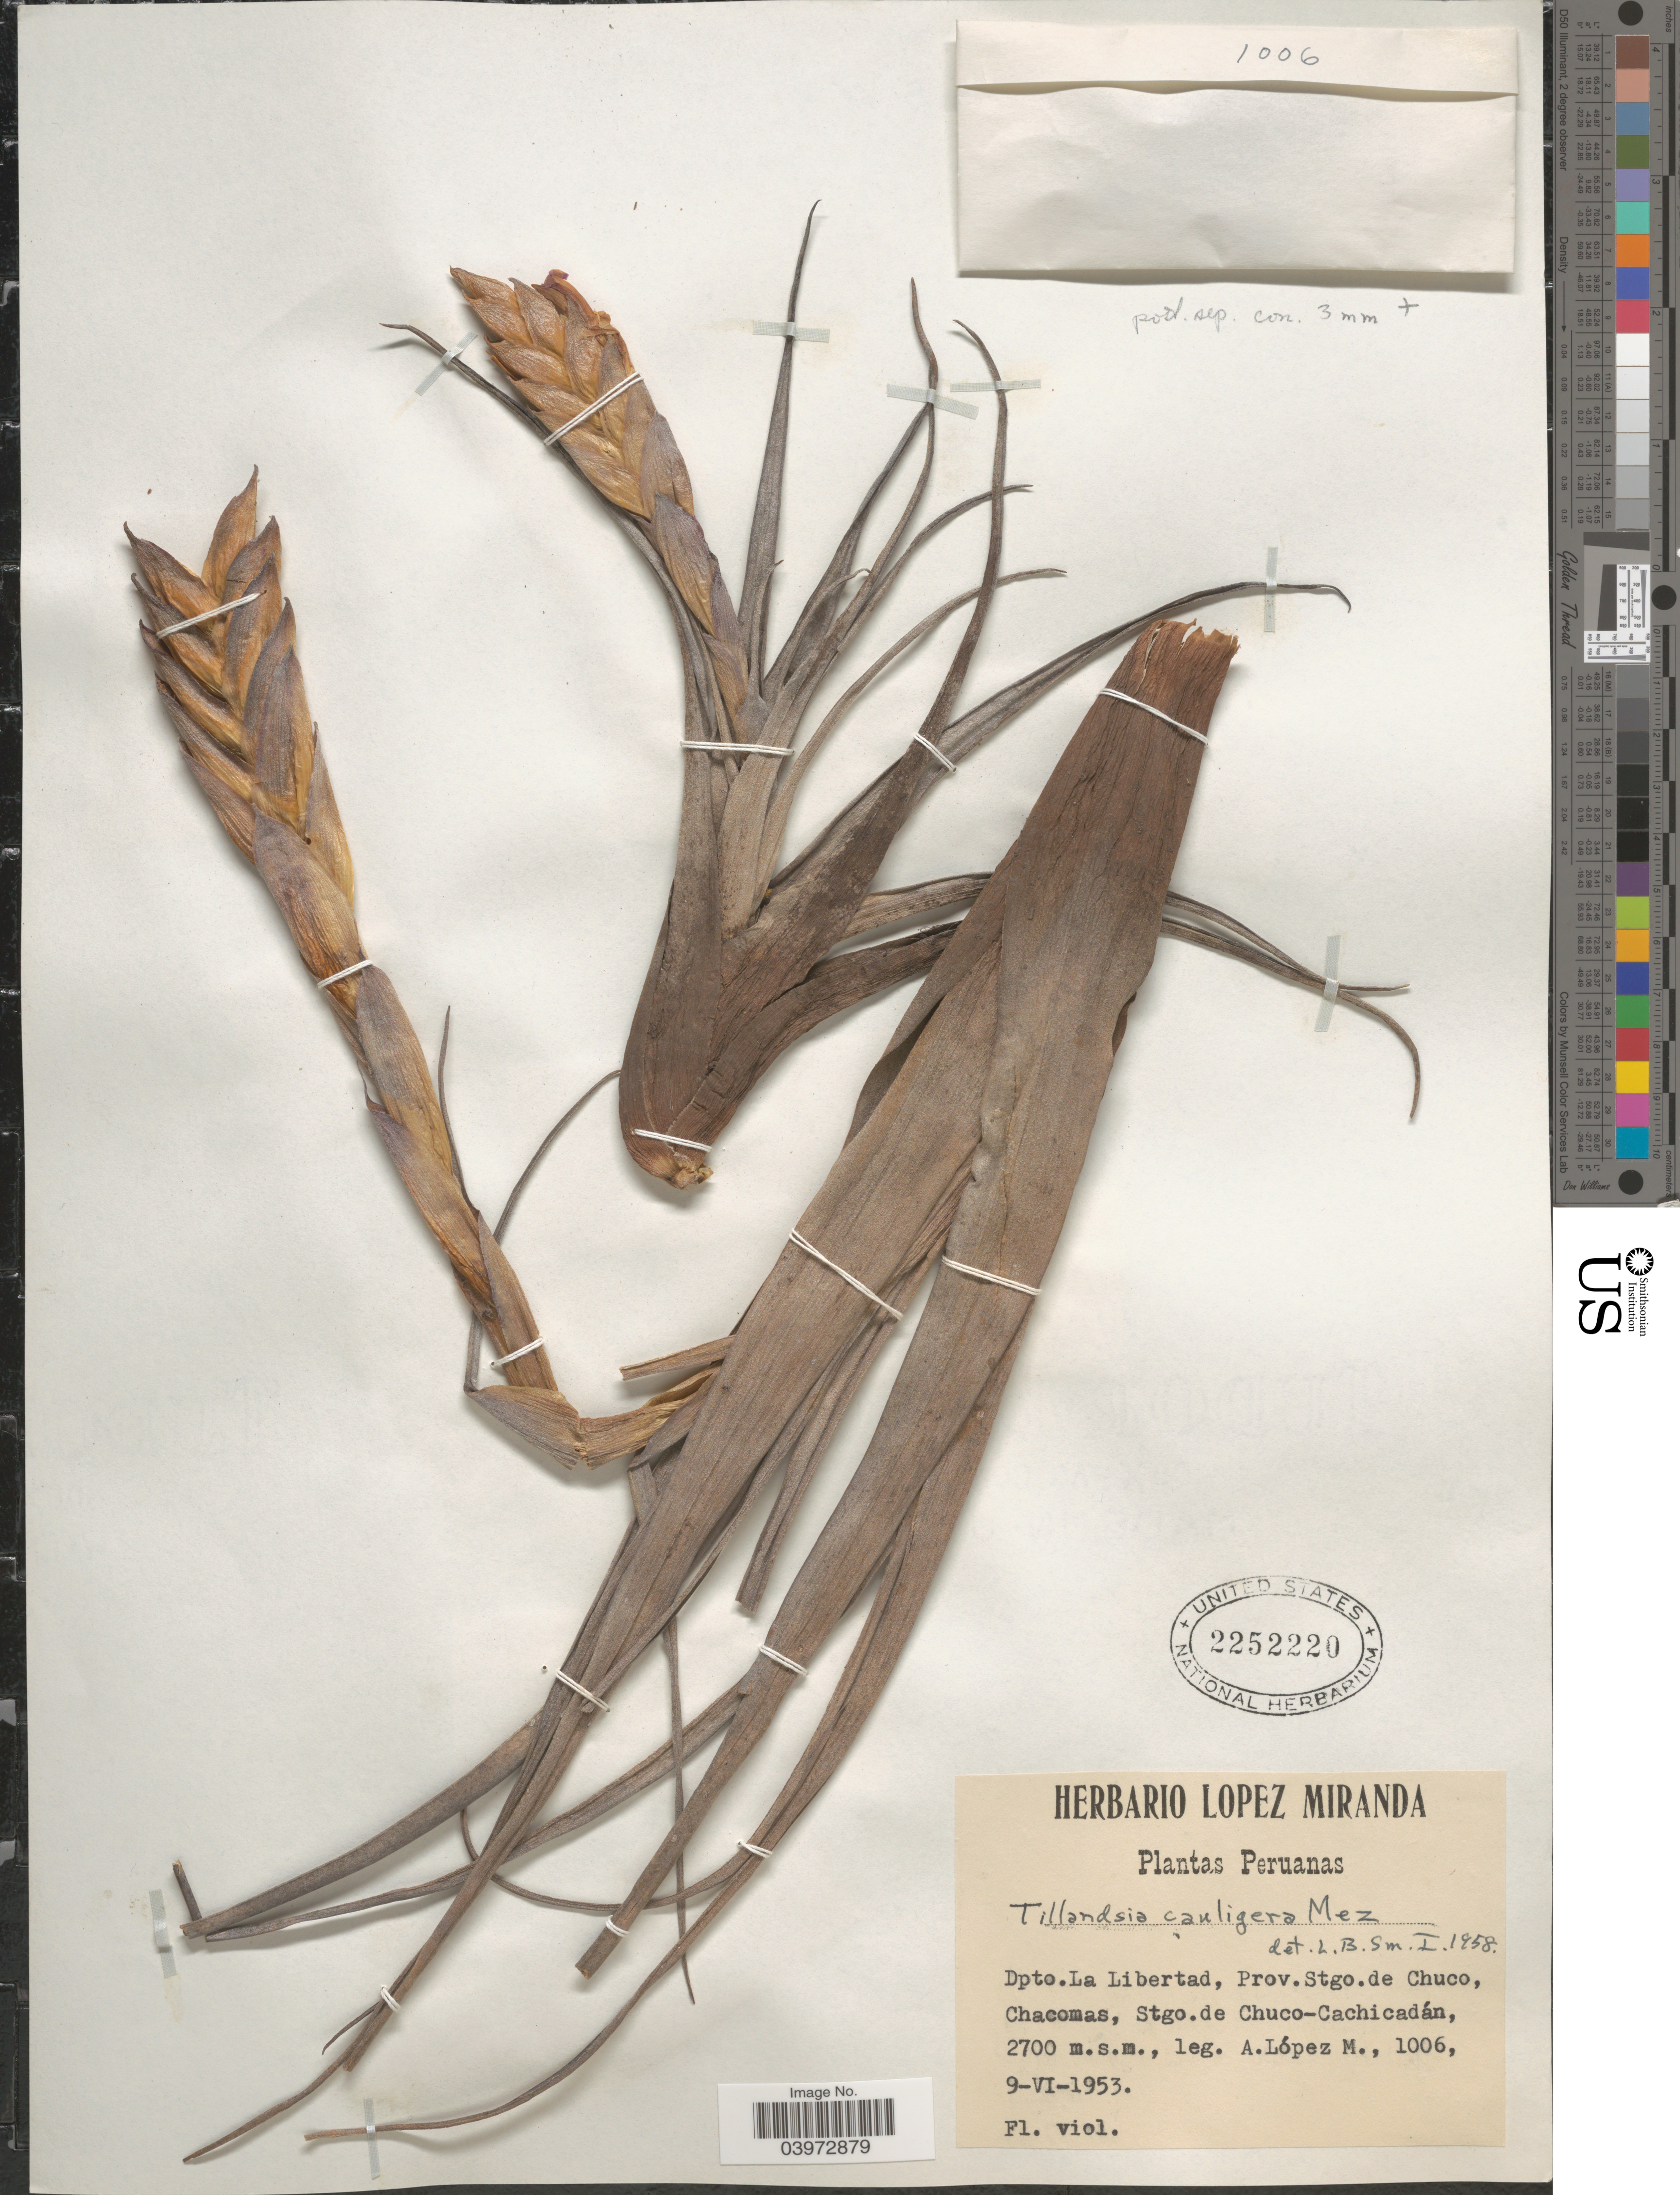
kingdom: Plantae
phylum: Tracheophyta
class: Liliopsida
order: Poales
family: Bromeliaceae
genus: Tillandsia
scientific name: Tillandsia cauligera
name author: Mez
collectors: A. López M.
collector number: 1006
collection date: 1953-06-09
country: Peru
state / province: La Libertad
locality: Dpto. La Libertad, Prov. Stgo.de Chuco, Chacomas, Stgo.de Chuco-Cachicadán.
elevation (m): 2700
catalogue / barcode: US 2252220